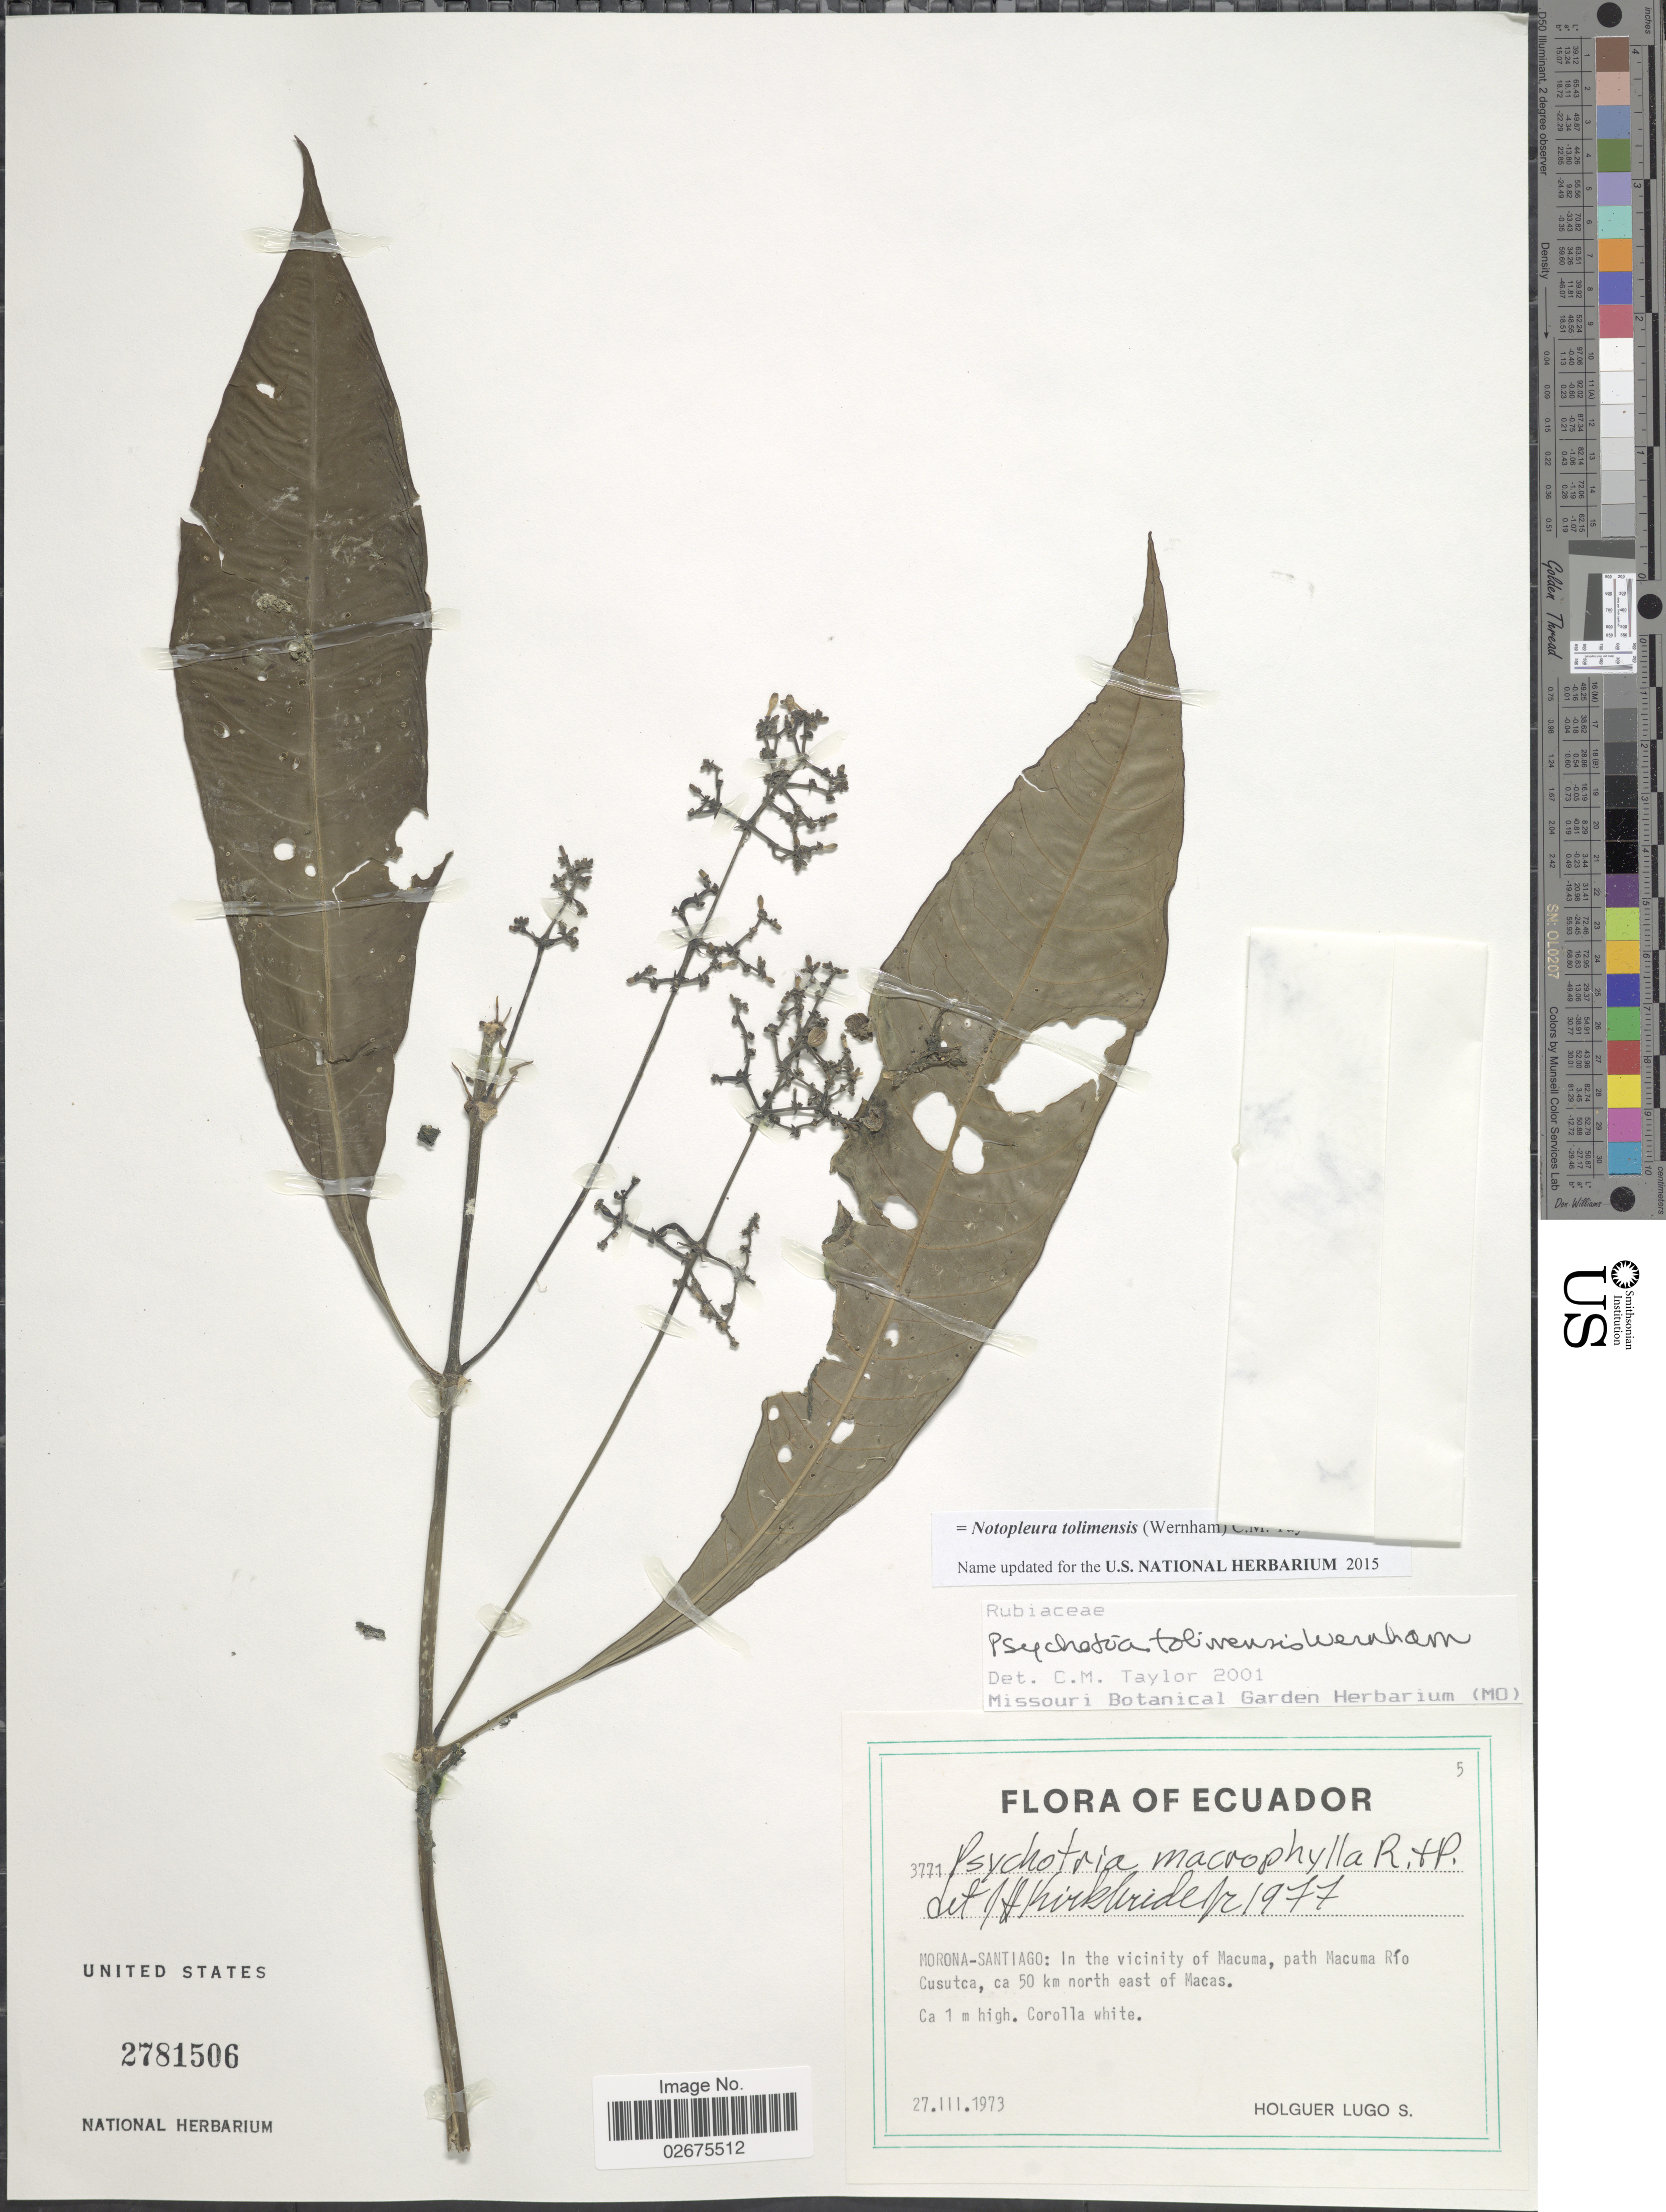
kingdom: Plantae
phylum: Tracheophyta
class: Magnoliopsida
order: Gentianales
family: Rubiaceae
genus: Notopleura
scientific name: Notopleura tolimensis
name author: (Wernham) C.M. Taylor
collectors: H. Lugo S.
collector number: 3771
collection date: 1973-03-27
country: Ecuador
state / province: Morona-Santiago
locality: In the vicinity of Macuma, path Macuma Rio Cusutca, ca 50 km north east of Macas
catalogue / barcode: US 2781506